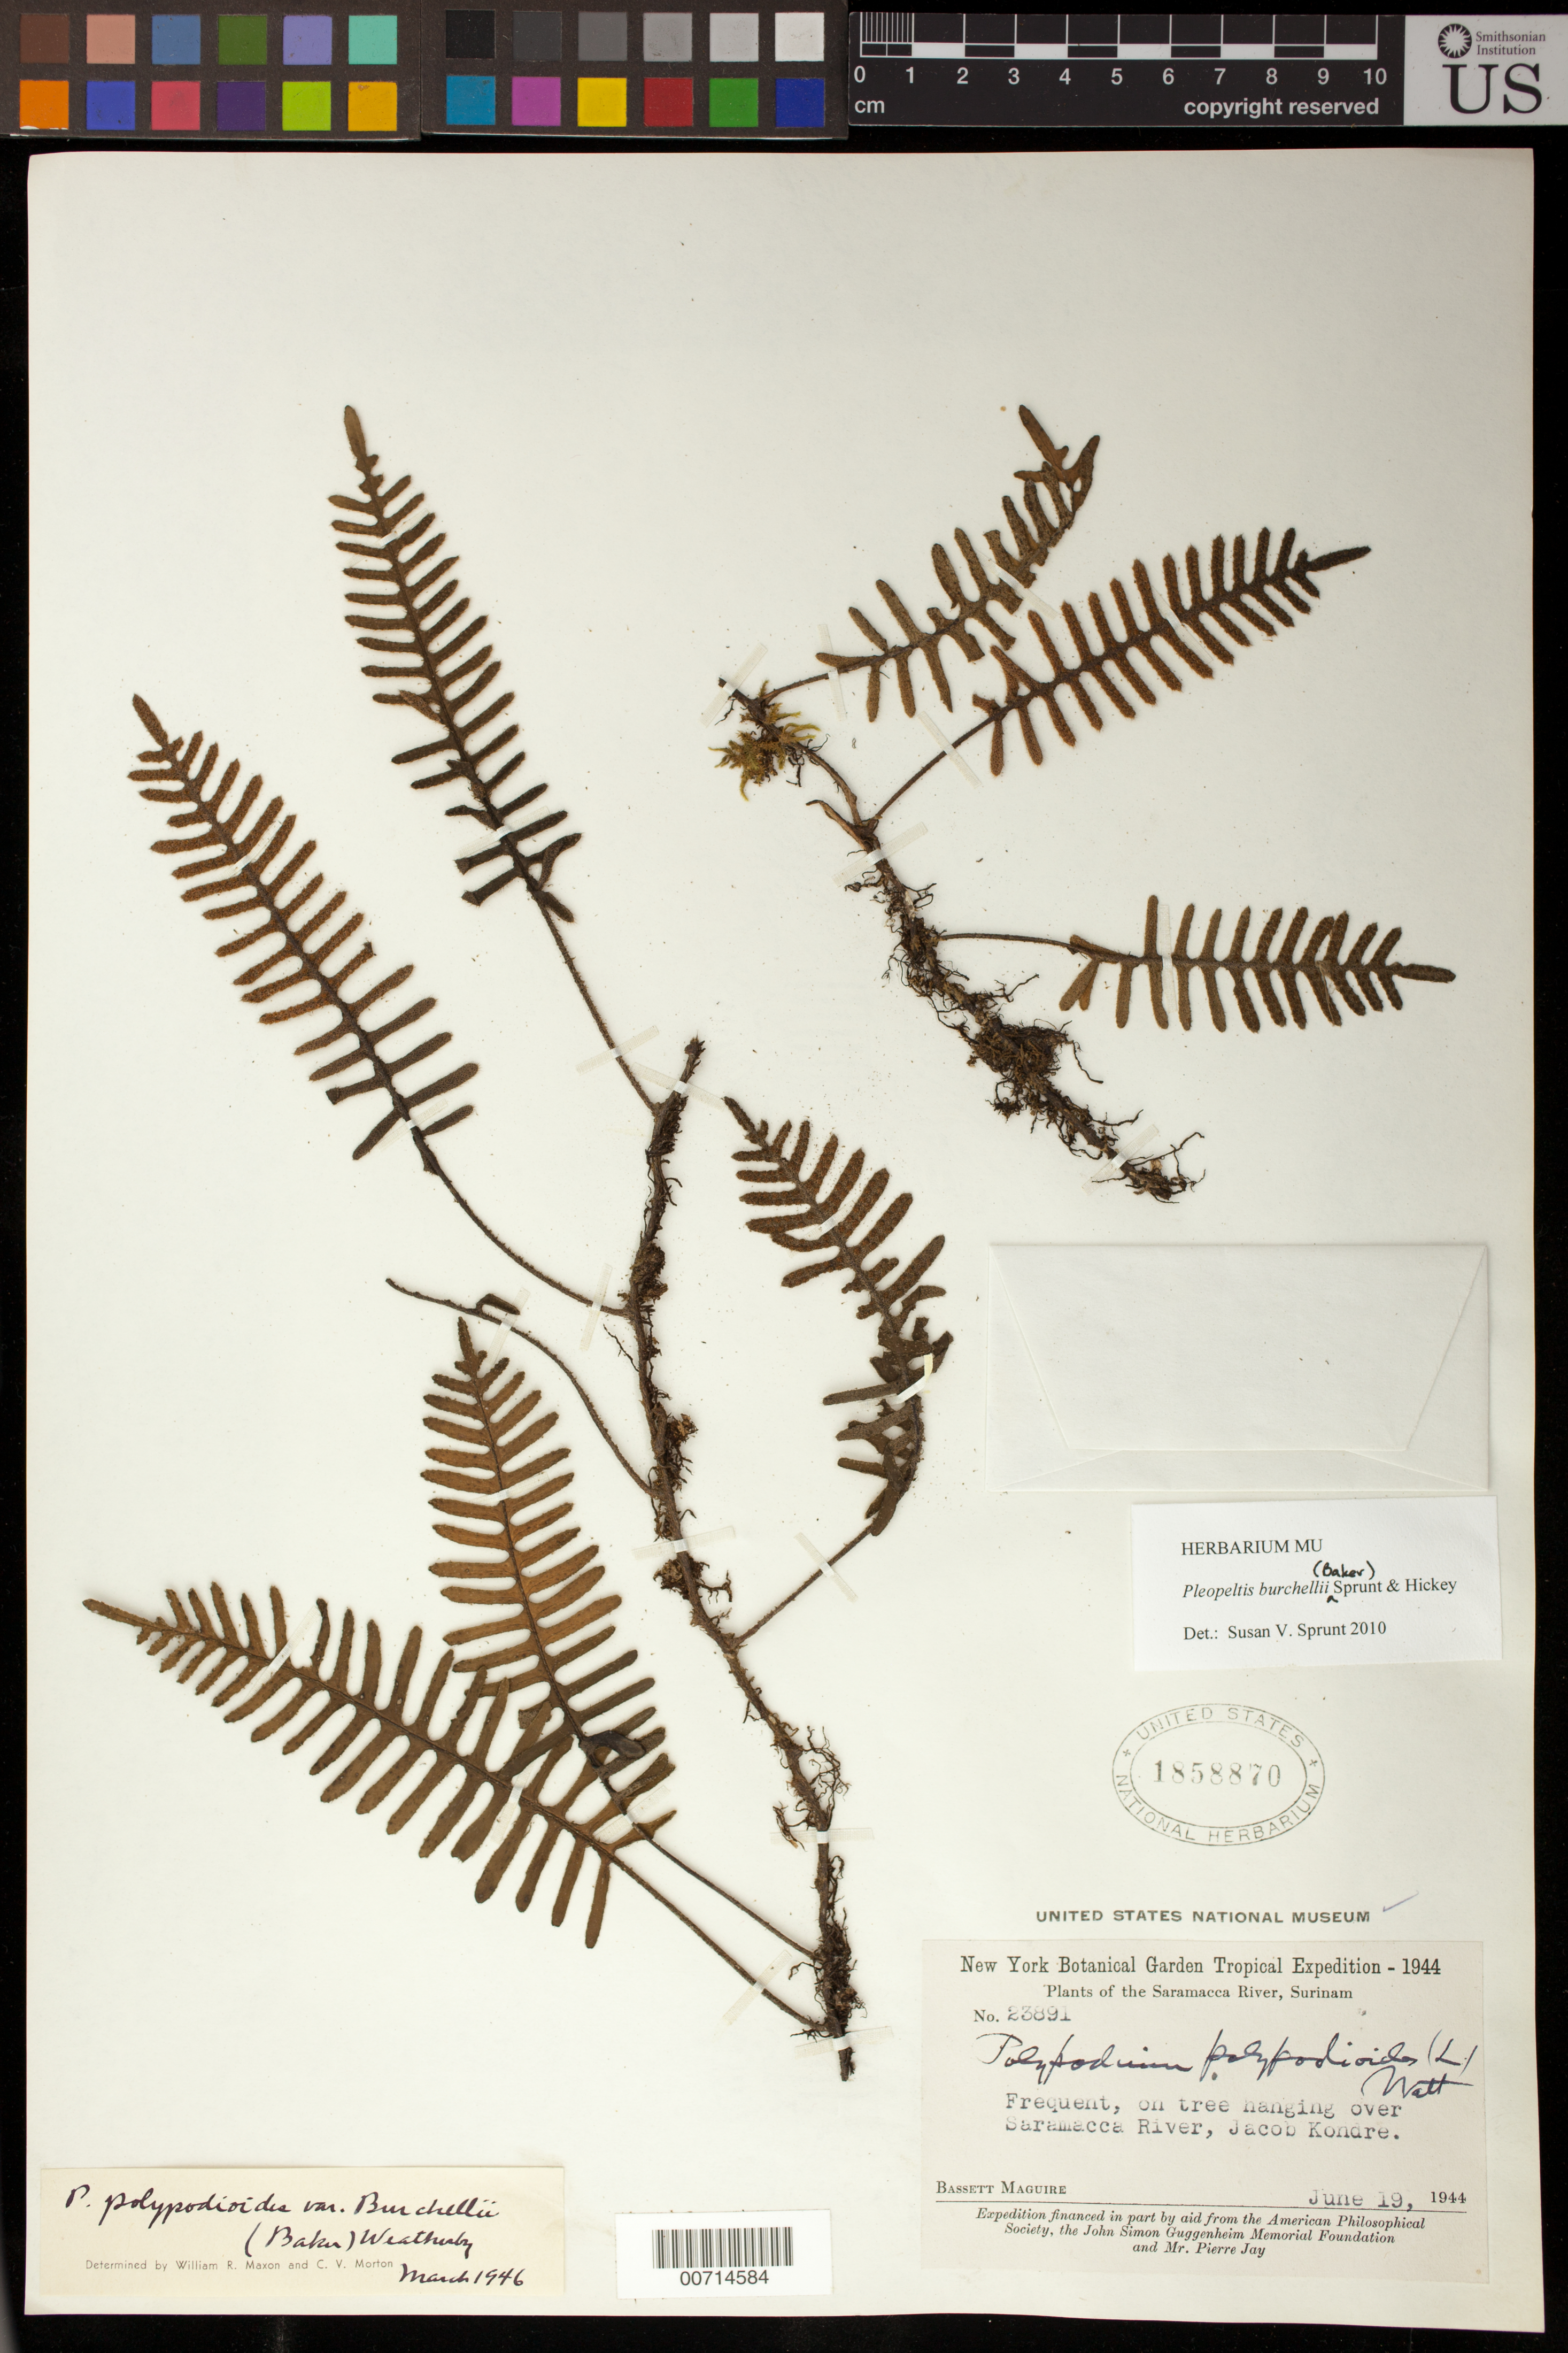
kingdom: Plantae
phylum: Tracheophyta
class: Polypodiopsida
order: Polypodiales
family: Polypodiaceae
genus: Pleopeltis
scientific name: Pleopeltis burchellii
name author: (Baker) Sprunt & Hickey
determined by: Sprunt, S. V.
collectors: B. Maguire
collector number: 23891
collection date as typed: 19-Jun-44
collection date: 1944-06-19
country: Suriname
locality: Jacob Kondre village, Saramacca River headwaters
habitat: On tree hanging over river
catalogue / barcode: US 1858870